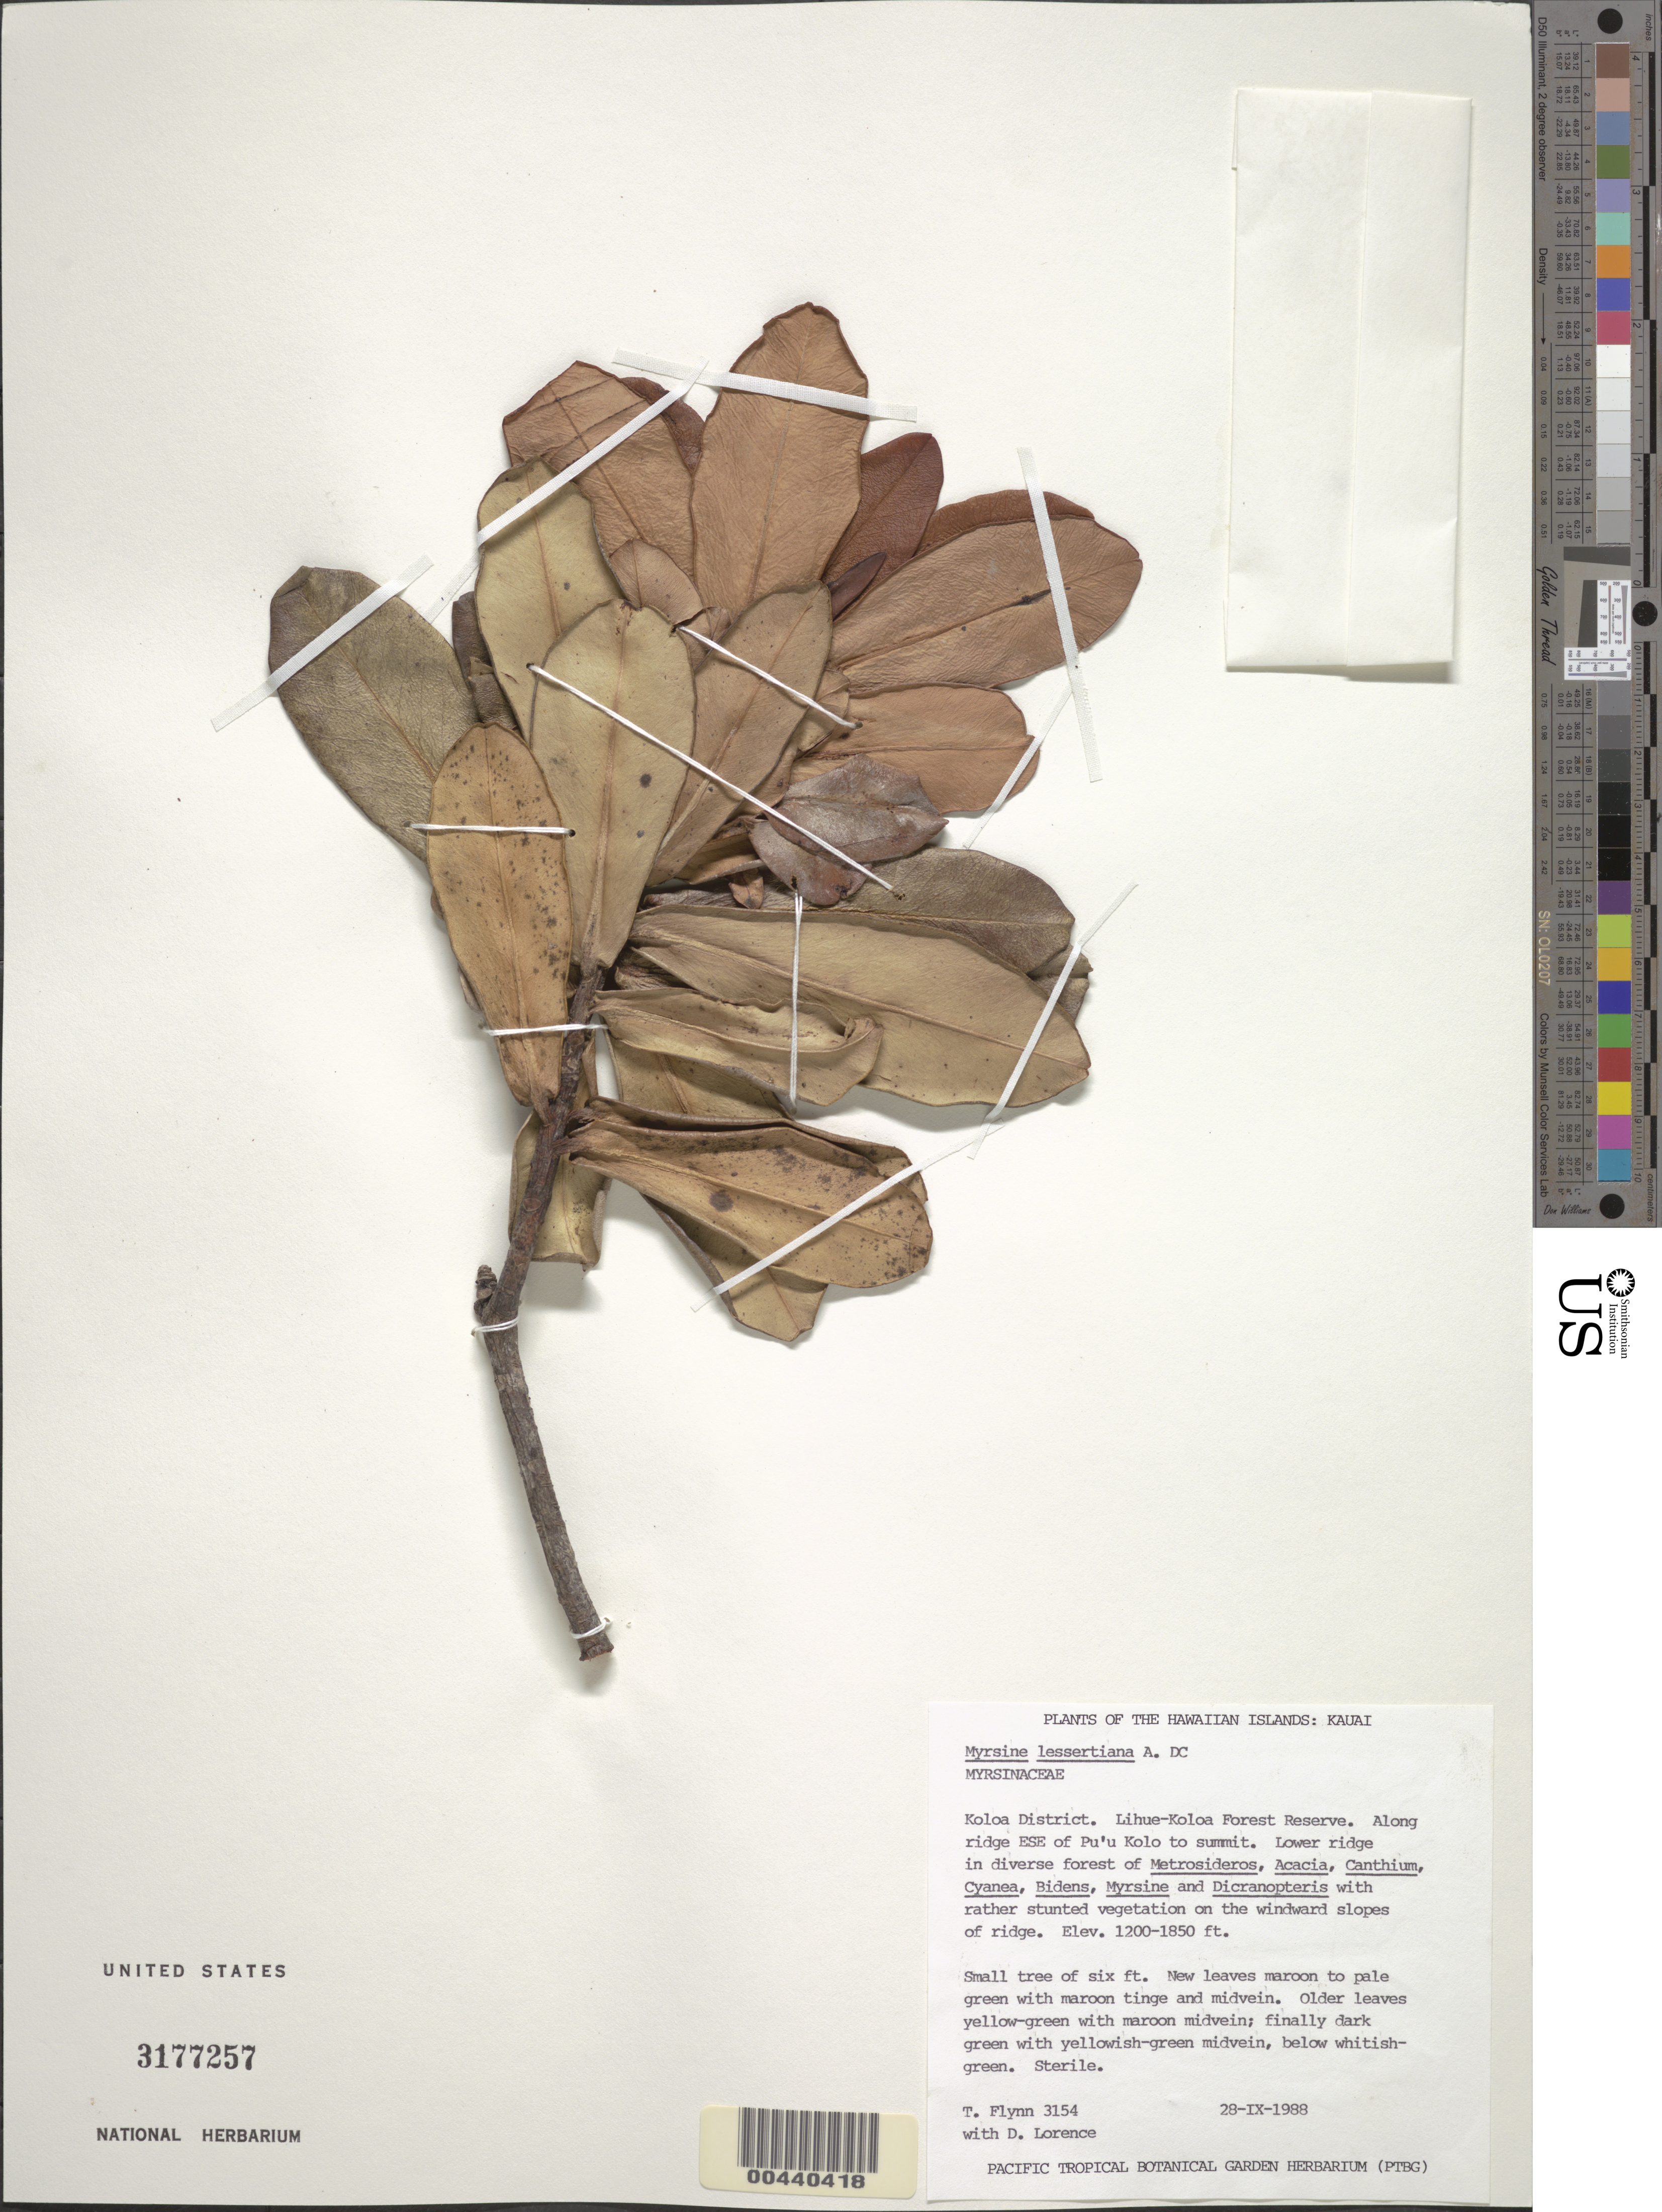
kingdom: Plantae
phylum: Tracheophyta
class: Magnoliopsida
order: Ericales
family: Primulaceae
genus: Myrsine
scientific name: Myrsine lessertiana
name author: A. DC.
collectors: T. W. Flynn & D. Lorence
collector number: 3154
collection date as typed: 28 Sep 1988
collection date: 1988-09-28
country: United States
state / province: Hawaii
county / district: Kauai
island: Kaua'i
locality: Koloa District. Lihue-Koloa Forest Reserve. Along ridge ESE of Pu'u Kolo to summit. Lower ridge in forest. on windward slopes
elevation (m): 366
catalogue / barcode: US 3177257